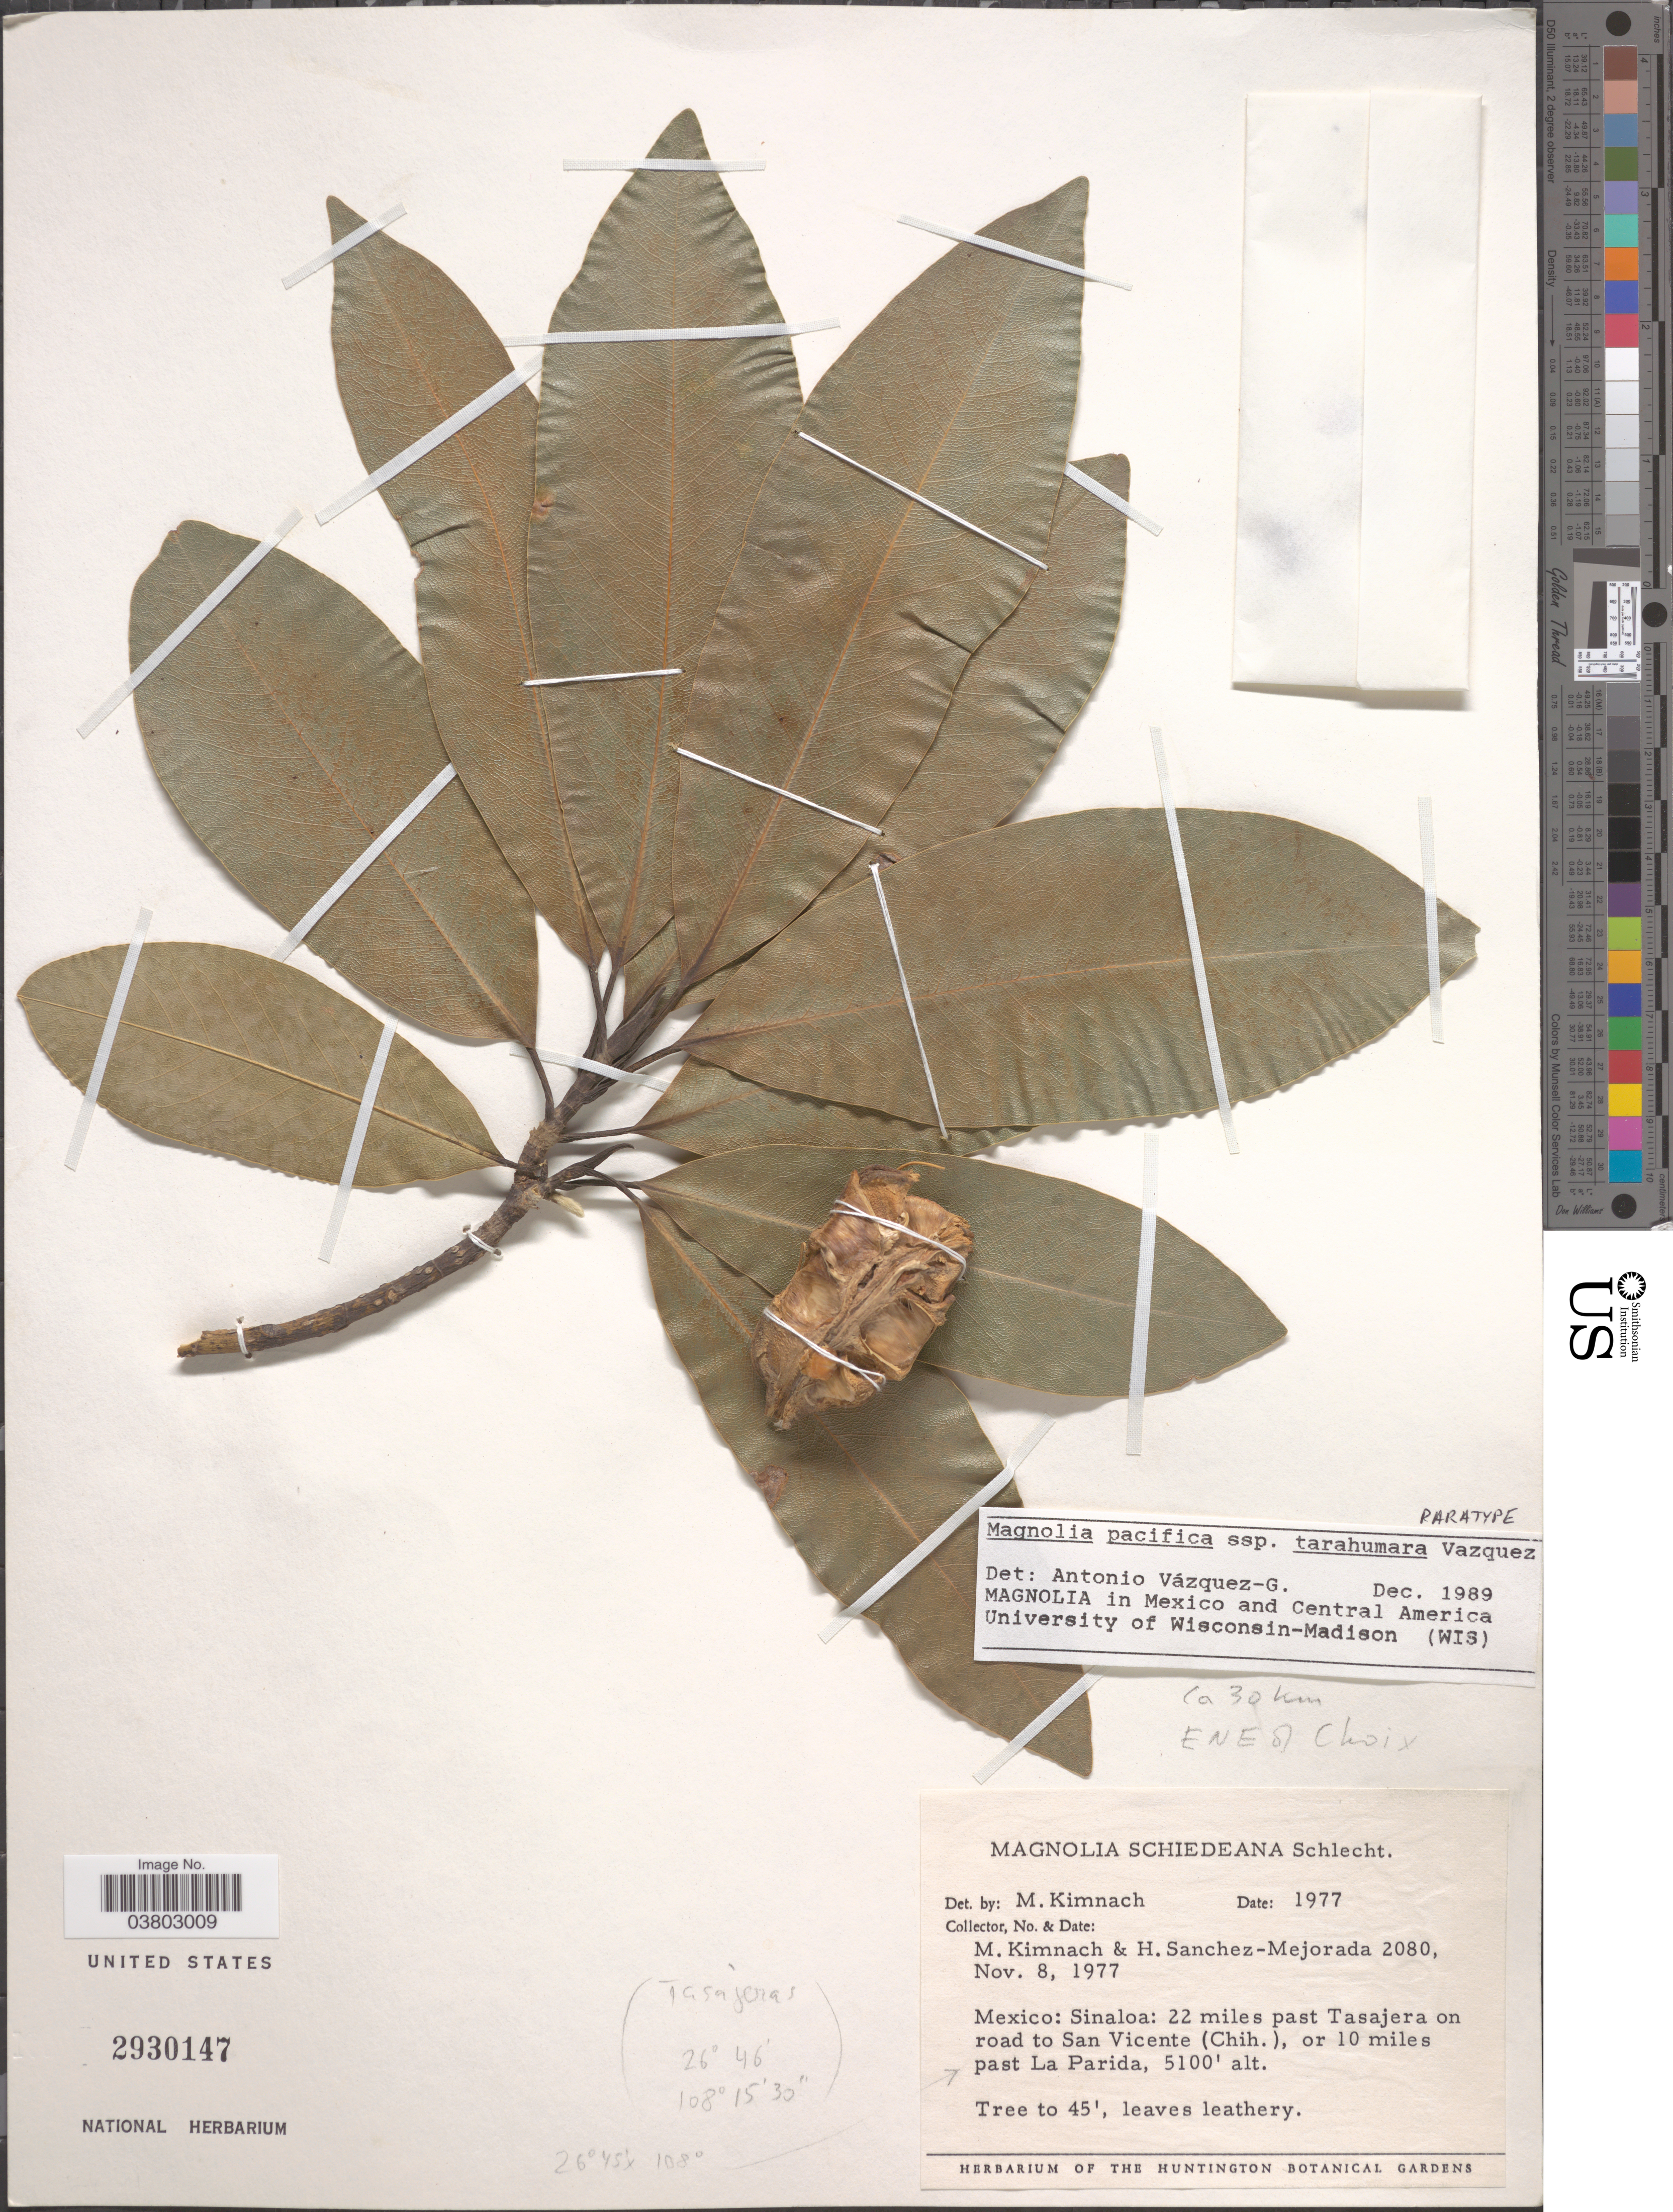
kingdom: Plantae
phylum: Tracheophyta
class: Magnoliopsida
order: Magnoliales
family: Magnoliaceae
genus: Magnolia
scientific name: Magnolia pacifica subsp. tarahumara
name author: A. Vázquez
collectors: M. W. Kimnach & H. Sánchez-Mejorada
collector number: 2080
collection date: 1977-11-08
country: Mexico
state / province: Sinaloa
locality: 22 miles past Tasajera on road to San Vicente (Chih.), or 10 miles past La Parida.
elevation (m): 1554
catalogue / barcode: US 2930147